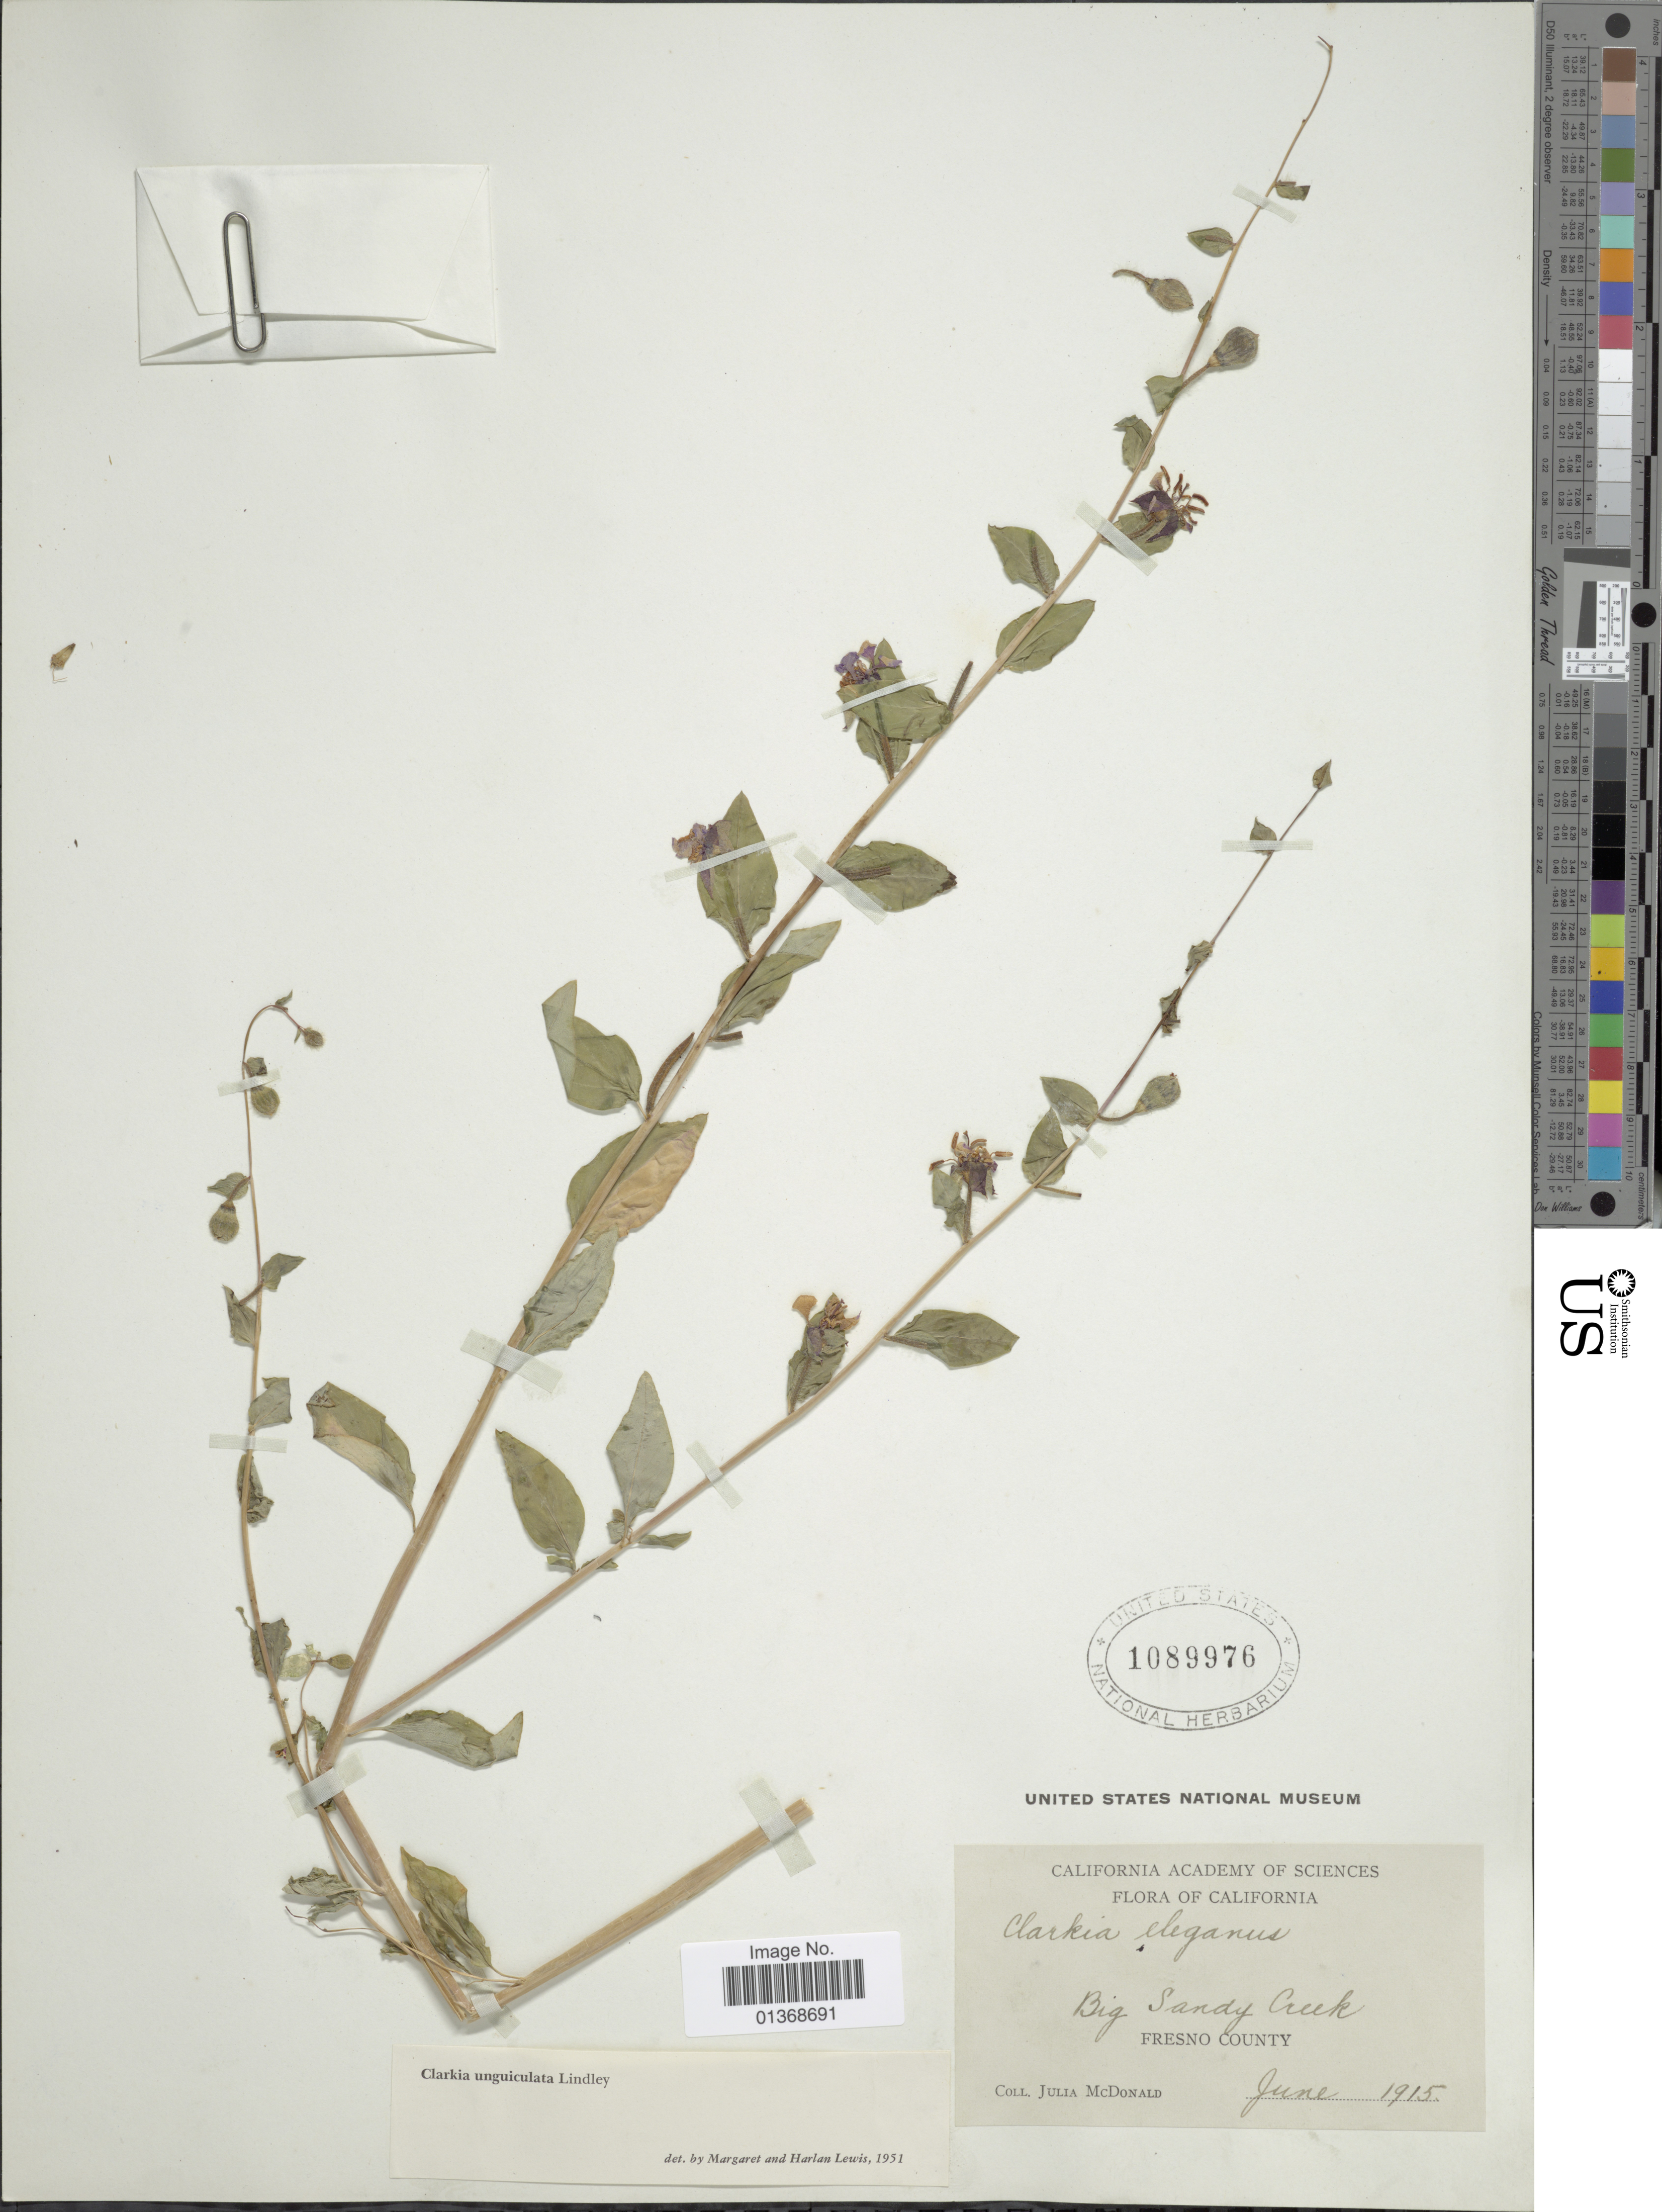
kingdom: Plantae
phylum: Tracheophyta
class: Magnoliopsida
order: Myrtales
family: Onagraceae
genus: Clarkia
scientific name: Clarkia unguiculata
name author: Lindl.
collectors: J. McDonald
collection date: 1915-06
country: United States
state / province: California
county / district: Fresno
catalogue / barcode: US 1089976